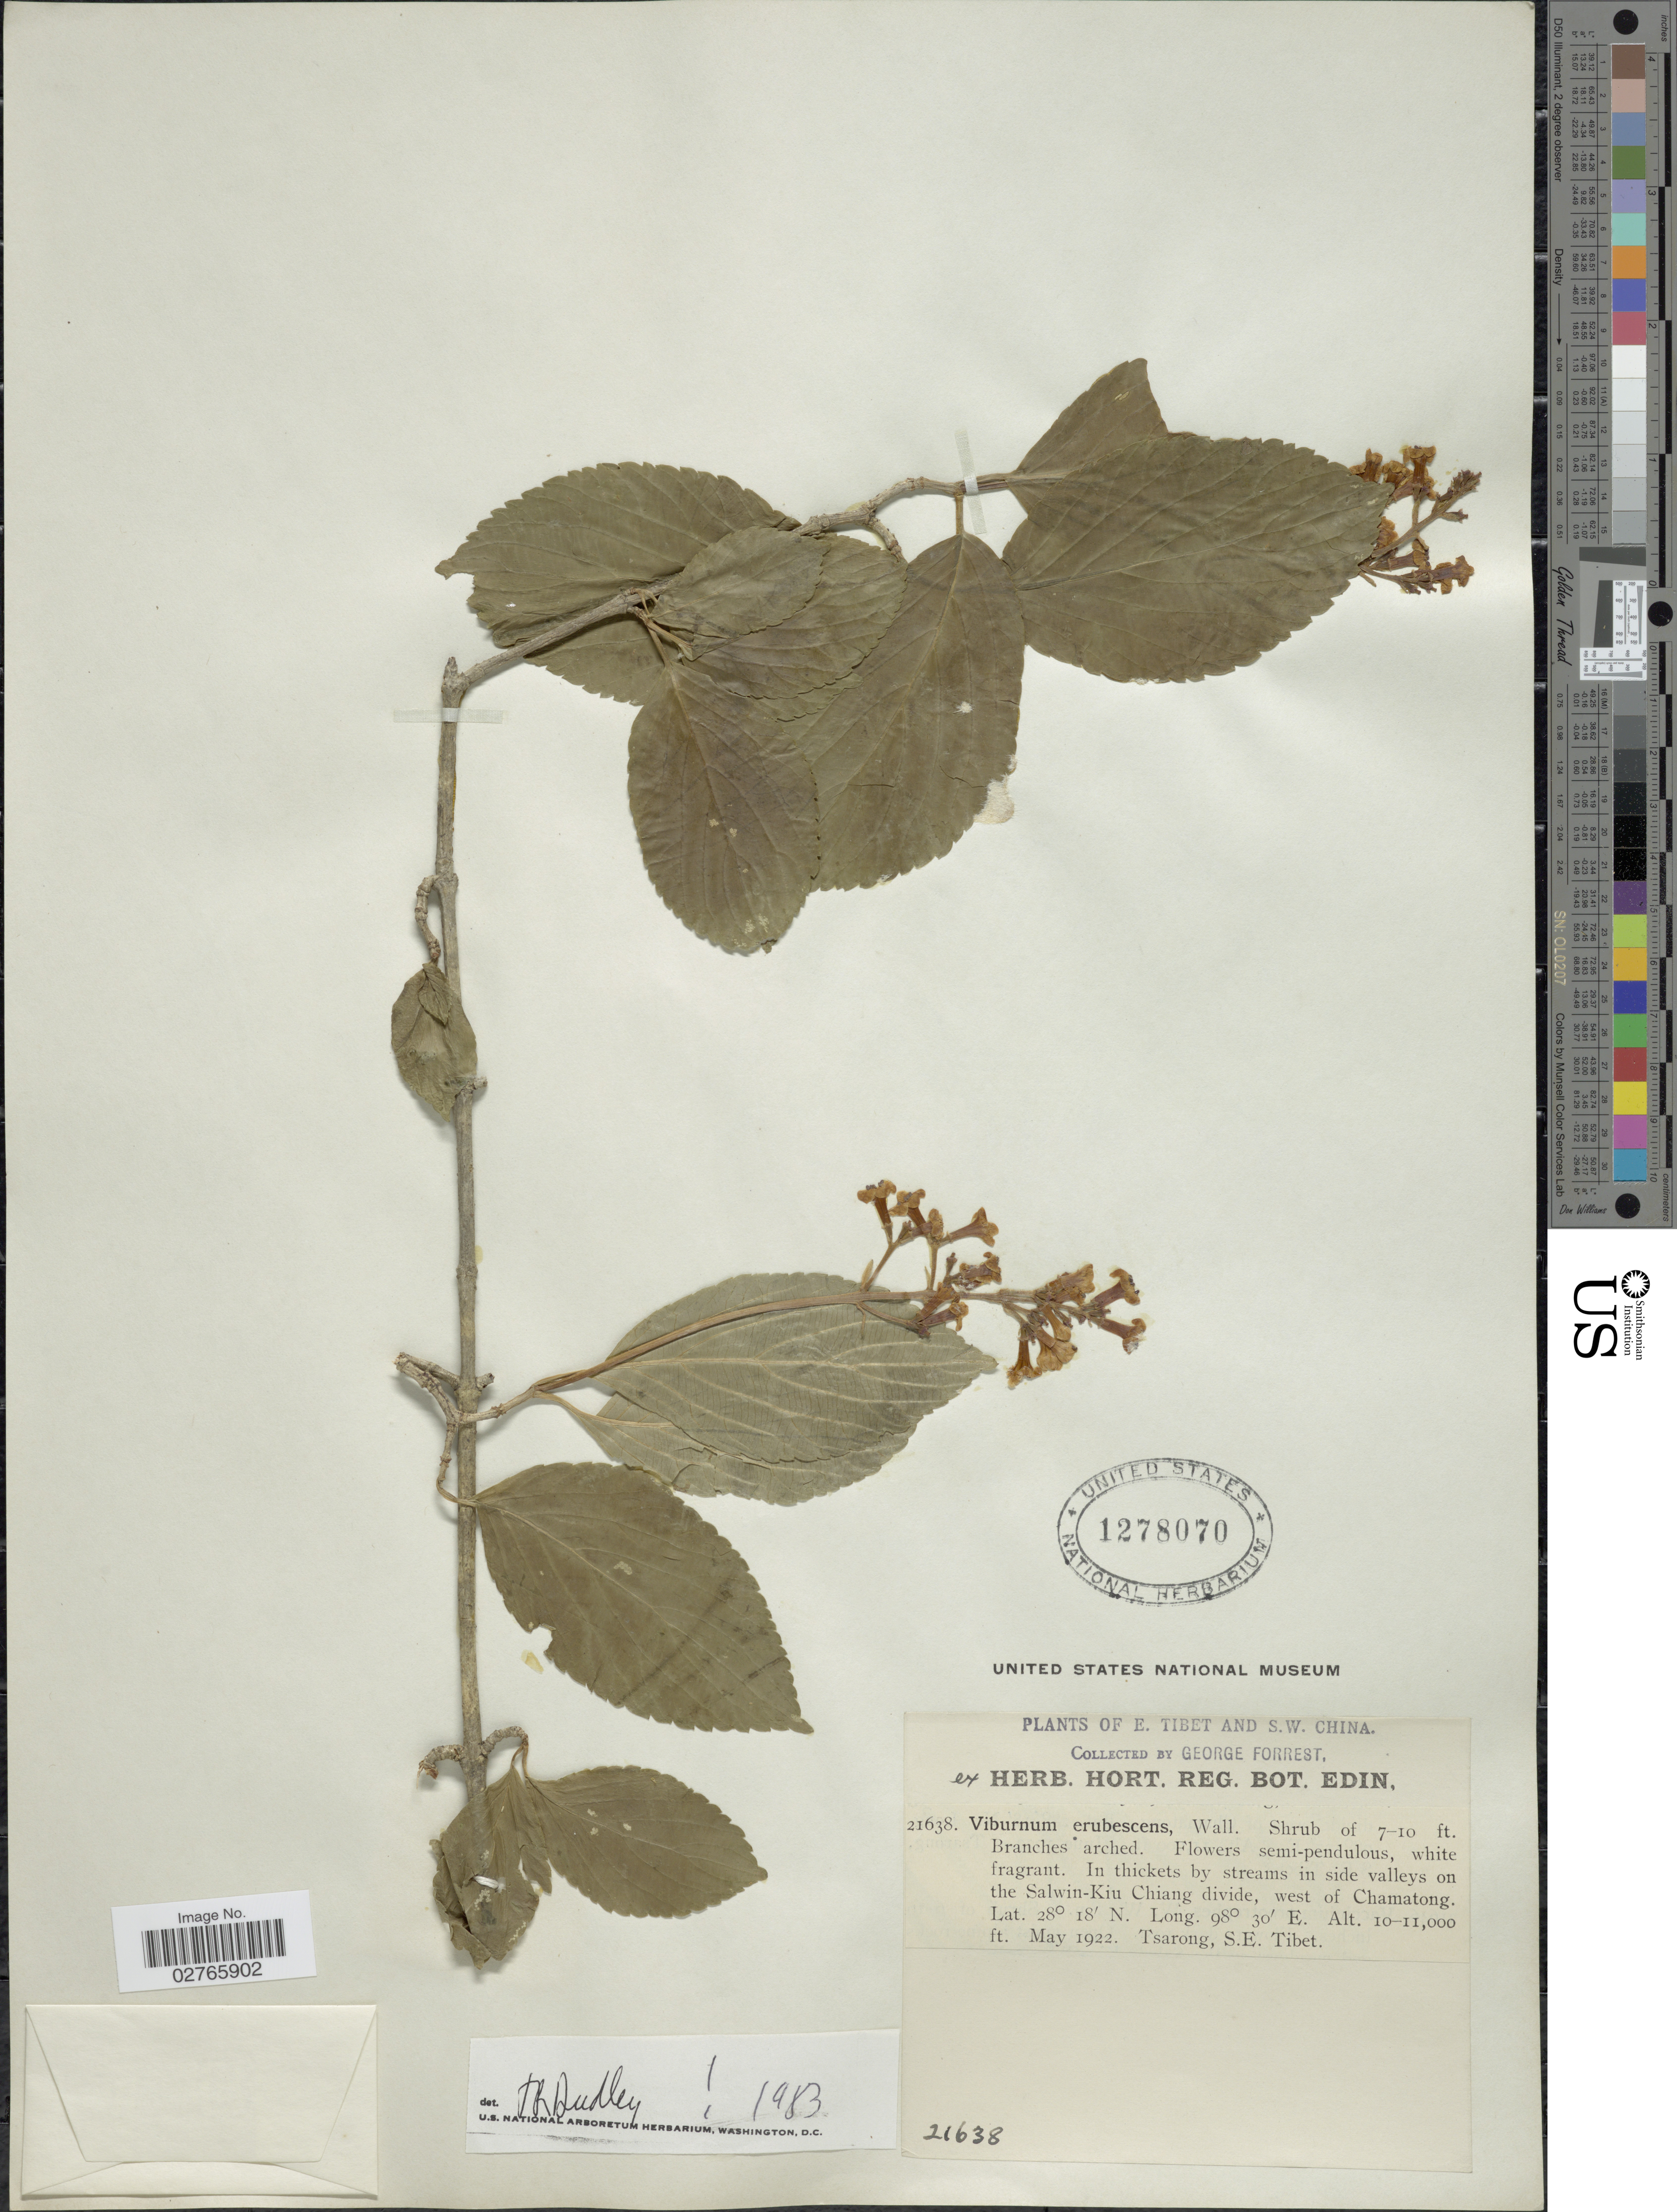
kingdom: Plantae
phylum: Tracheophyta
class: Magnoliopsida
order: Dipsacales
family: Viburnaceae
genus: Viburnum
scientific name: Viburnum erubescens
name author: Wall.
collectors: G. Forrest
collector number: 21638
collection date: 1922-05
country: China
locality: E. Tibet and S.W. China. In thickets by streams in side valleys on the Salwin-Kiu Chiang divide, west of Chamatong. Tsaron, S.E. Tibet.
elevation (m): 3048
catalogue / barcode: US 1278070